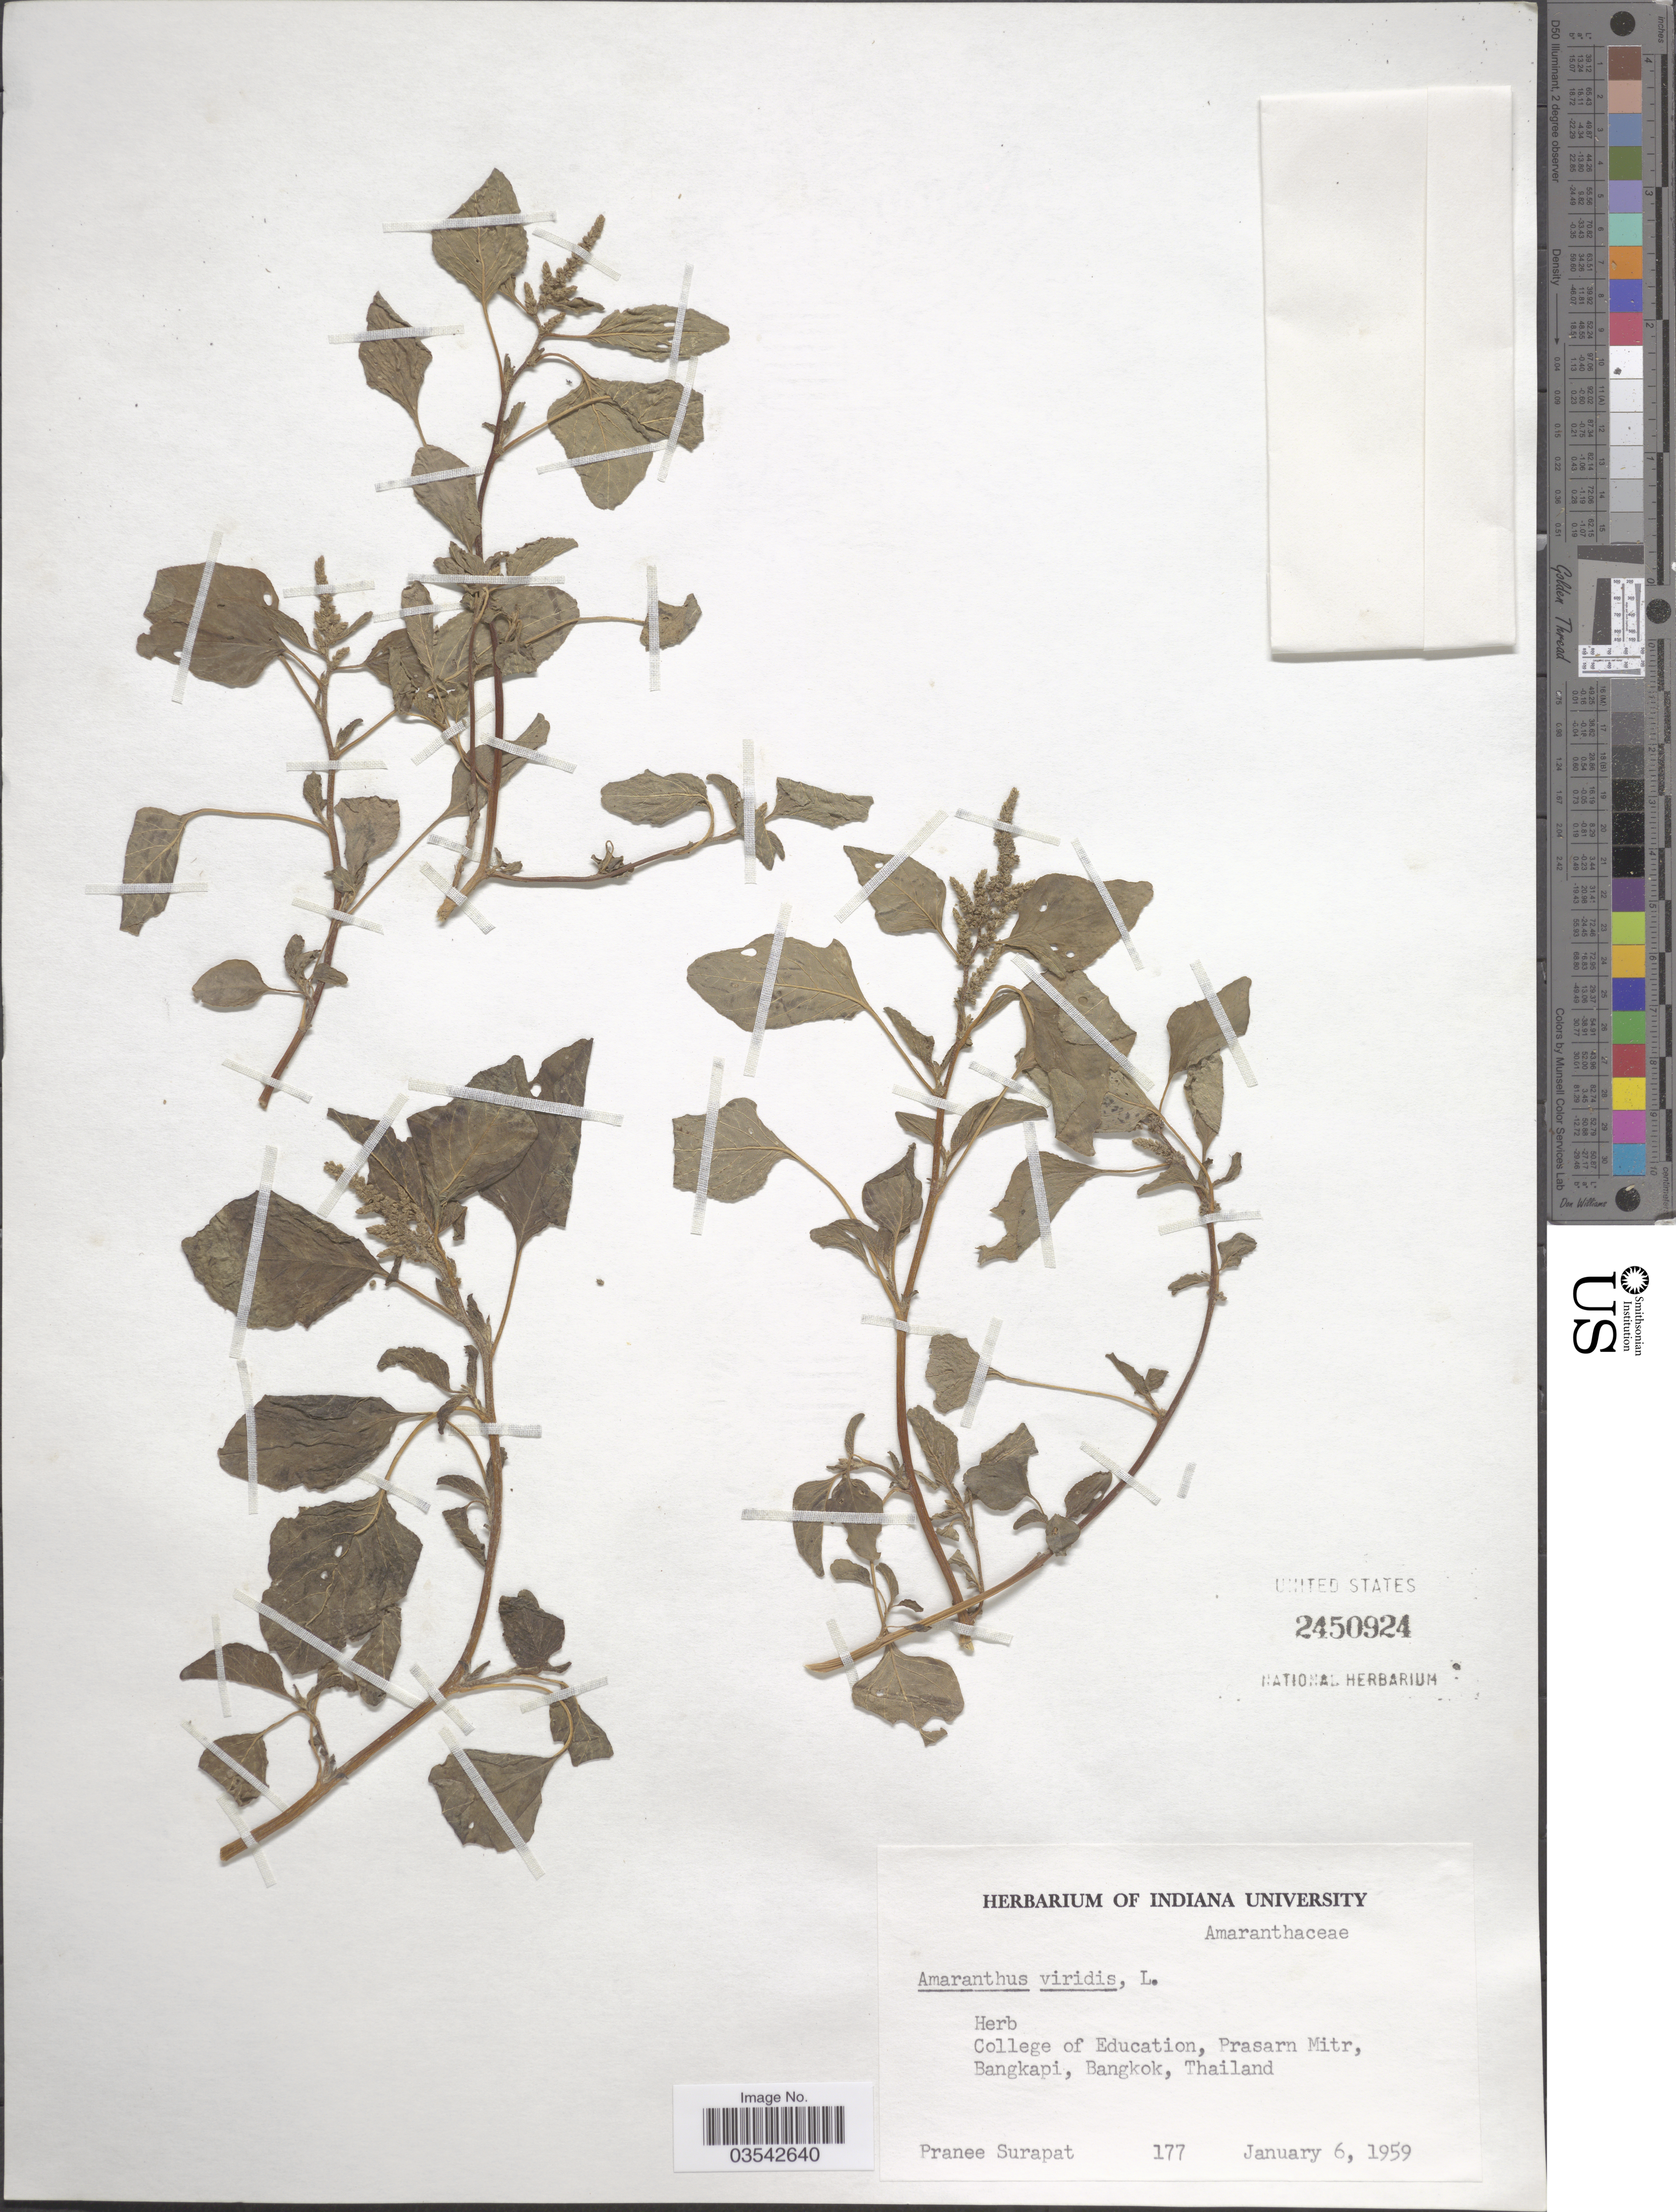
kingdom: Plantae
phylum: Tracheophyta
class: Magnoliopsida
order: Caryophyllales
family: Amaranthaceae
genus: Amaranthus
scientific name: Amaranthus viridis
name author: L.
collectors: P. Surapat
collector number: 177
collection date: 1959-01-06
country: Thailand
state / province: Bangkok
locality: College of Education, Prasarn Mitr, Bangkapi.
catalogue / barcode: US 2450924